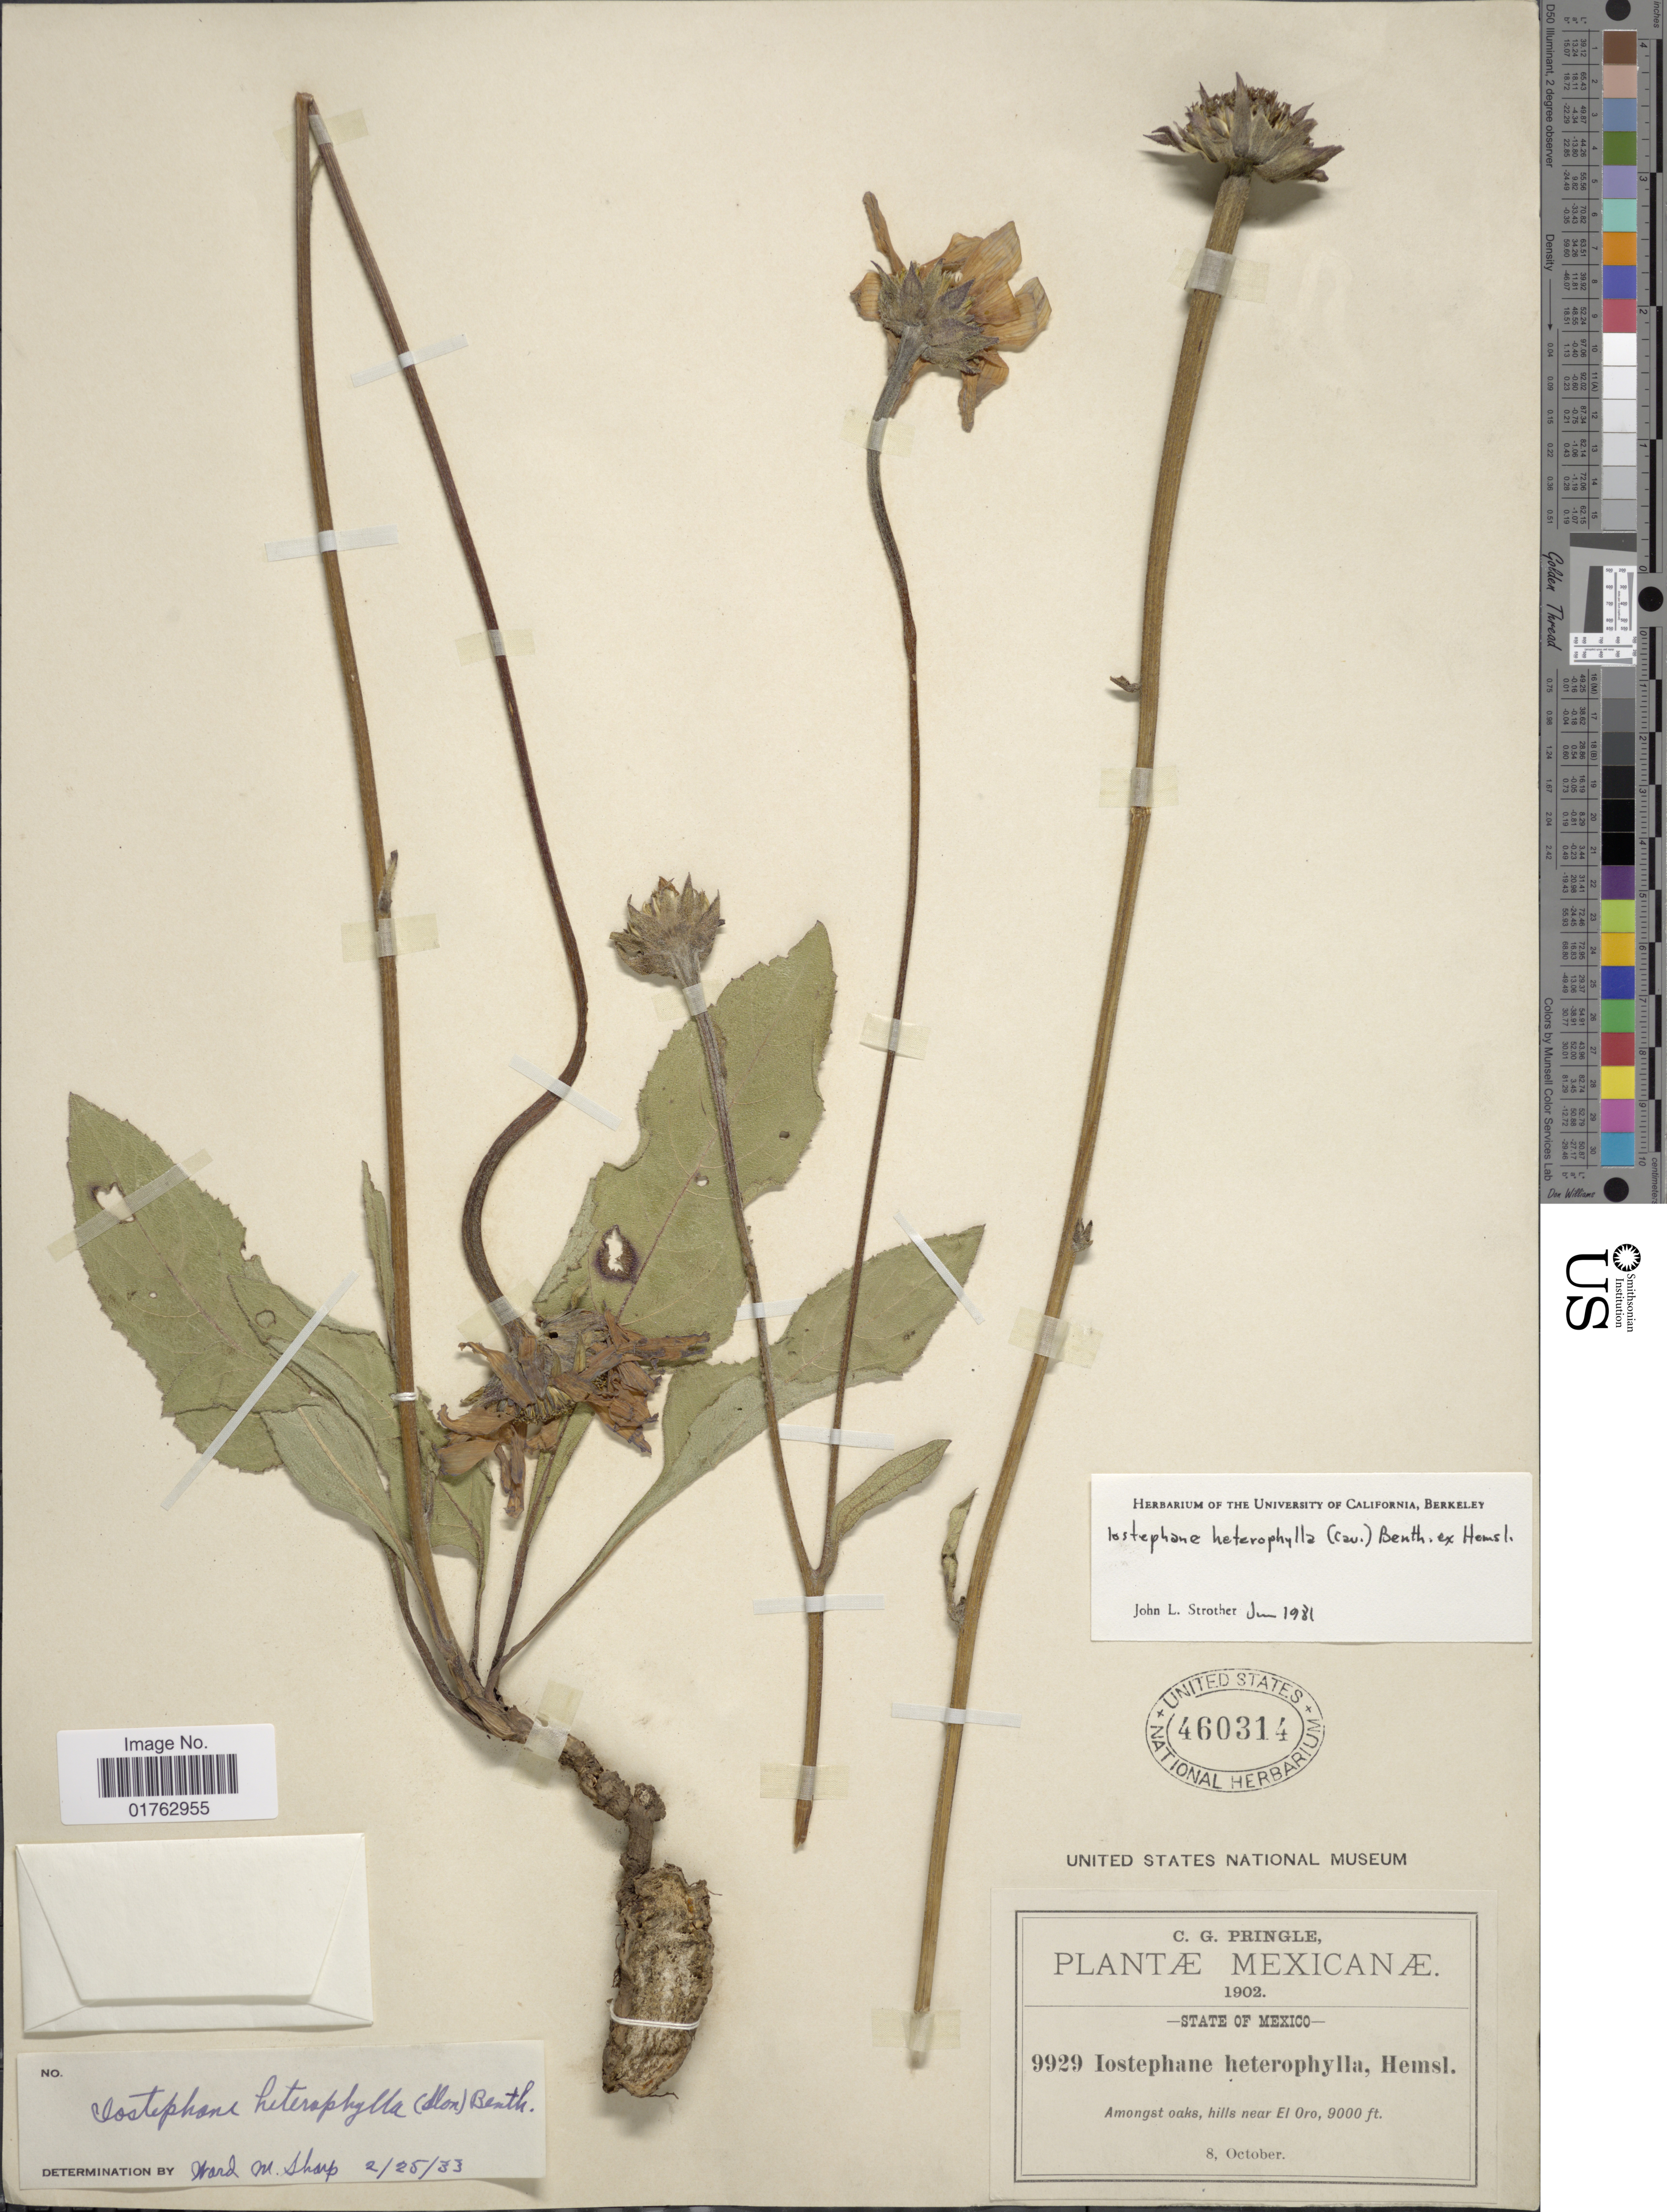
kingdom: Plantae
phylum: Tracheophyta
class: Magnoliopsida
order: Asterales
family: Asteraceae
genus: Iostephane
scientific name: Iostephane heterophylla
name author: (Cav.) Benth. ex Hemsl.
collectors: C. G. Pringle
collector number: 9929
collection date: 1902-10-08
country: Mexico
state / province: México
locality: Amongst oaks, hills near El Oro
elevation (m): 2743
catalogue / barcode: US 460314